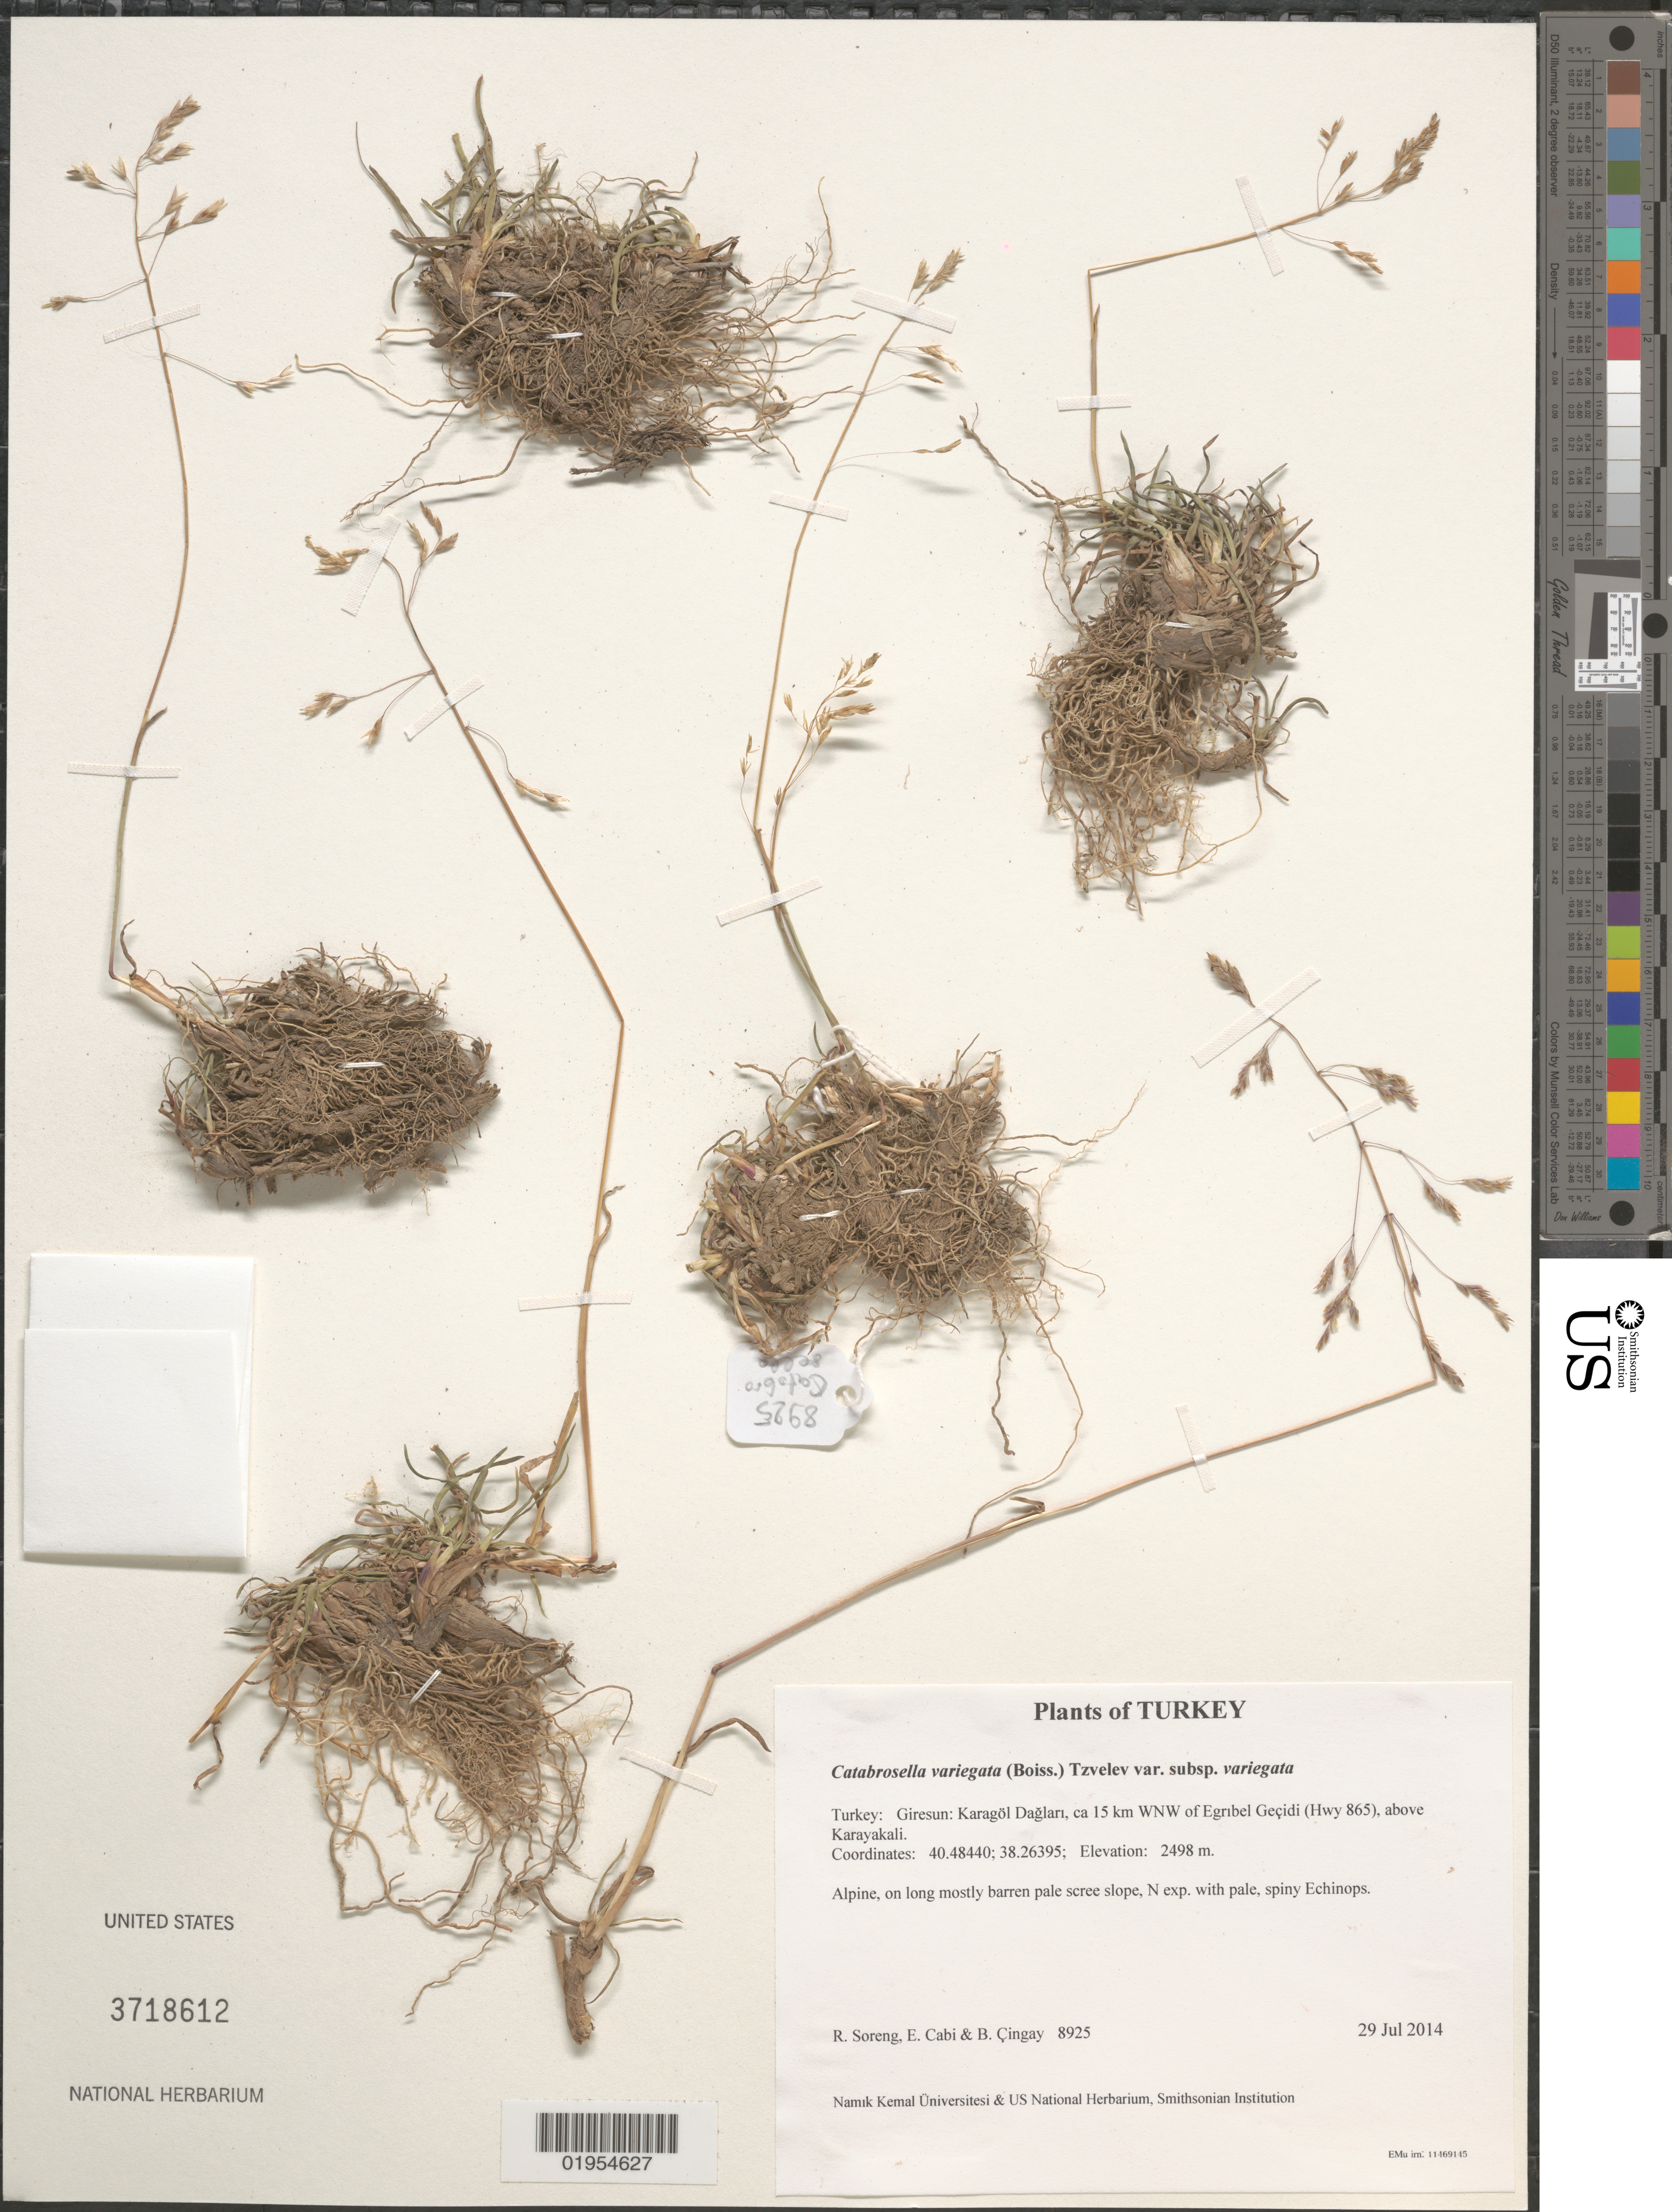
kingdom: Plantae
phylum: Tracheophyta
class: Liliopsida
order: Poales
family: Poaceae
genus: Catabrosella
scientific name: Catabrosella variegata var. variegata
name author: (Boiss.) Tzvelev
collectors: R. J. Soreng, E. Cabi & B. Çıngay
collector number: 8925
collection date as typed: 29 Jul 2014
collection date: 2014-07-29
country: Turkey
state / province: Giresun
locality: Karagol Daglari, ca 15 km WNW of Egribel Pass (Hwy 865), above Karayakali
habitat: Alpine, on long mostly barren pale scree slope, N exp. with pale, spiny Echinops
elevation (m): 2498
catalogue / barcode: US 3718612